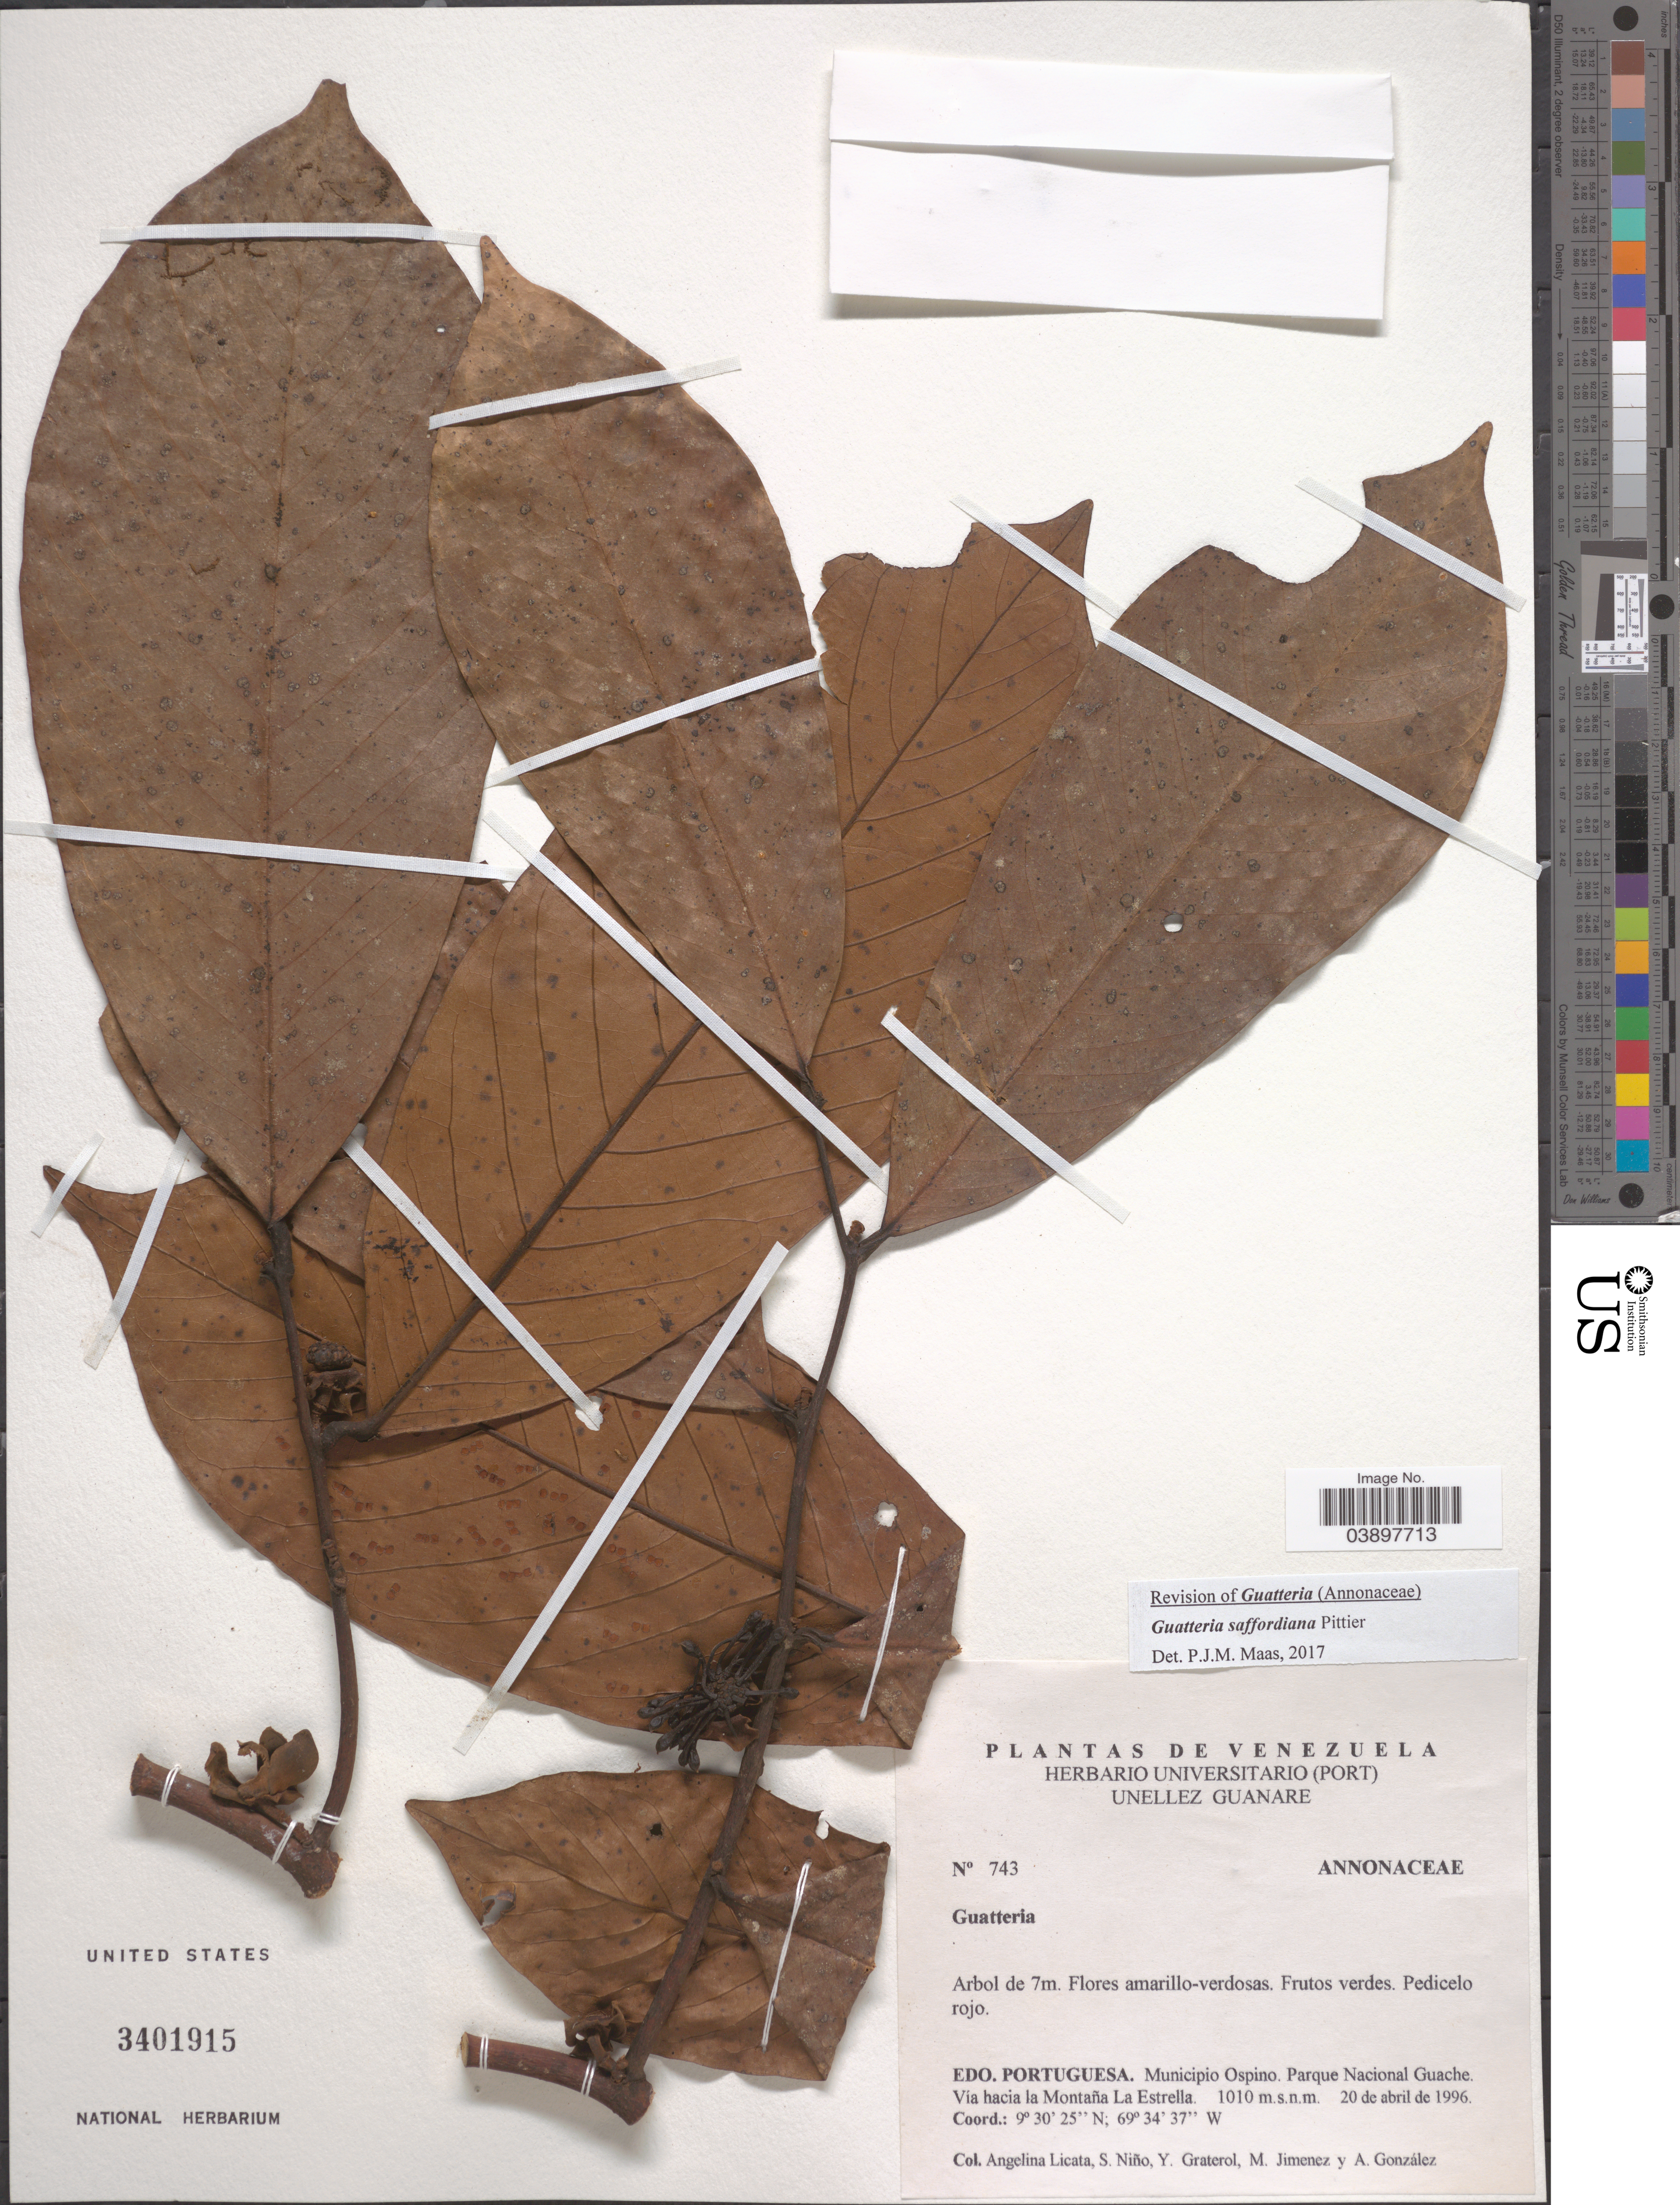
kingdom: Plantae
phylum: Tracheophyta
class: Magnoliopsida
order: Magnoliales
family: Annonaceae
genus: Guatteria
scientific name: Guatteria saffordiana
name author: Pittier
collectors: A. Licata, S. M. Niño, Y. Graterol, M. Jimenez & A. C. González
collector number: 743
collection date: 1996-04-20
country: Venezuela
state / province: Portuguesa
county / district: Ospino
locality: Parque Nacional Guache. Montaña La Estrella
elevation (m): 1010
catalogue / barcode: US 3401915